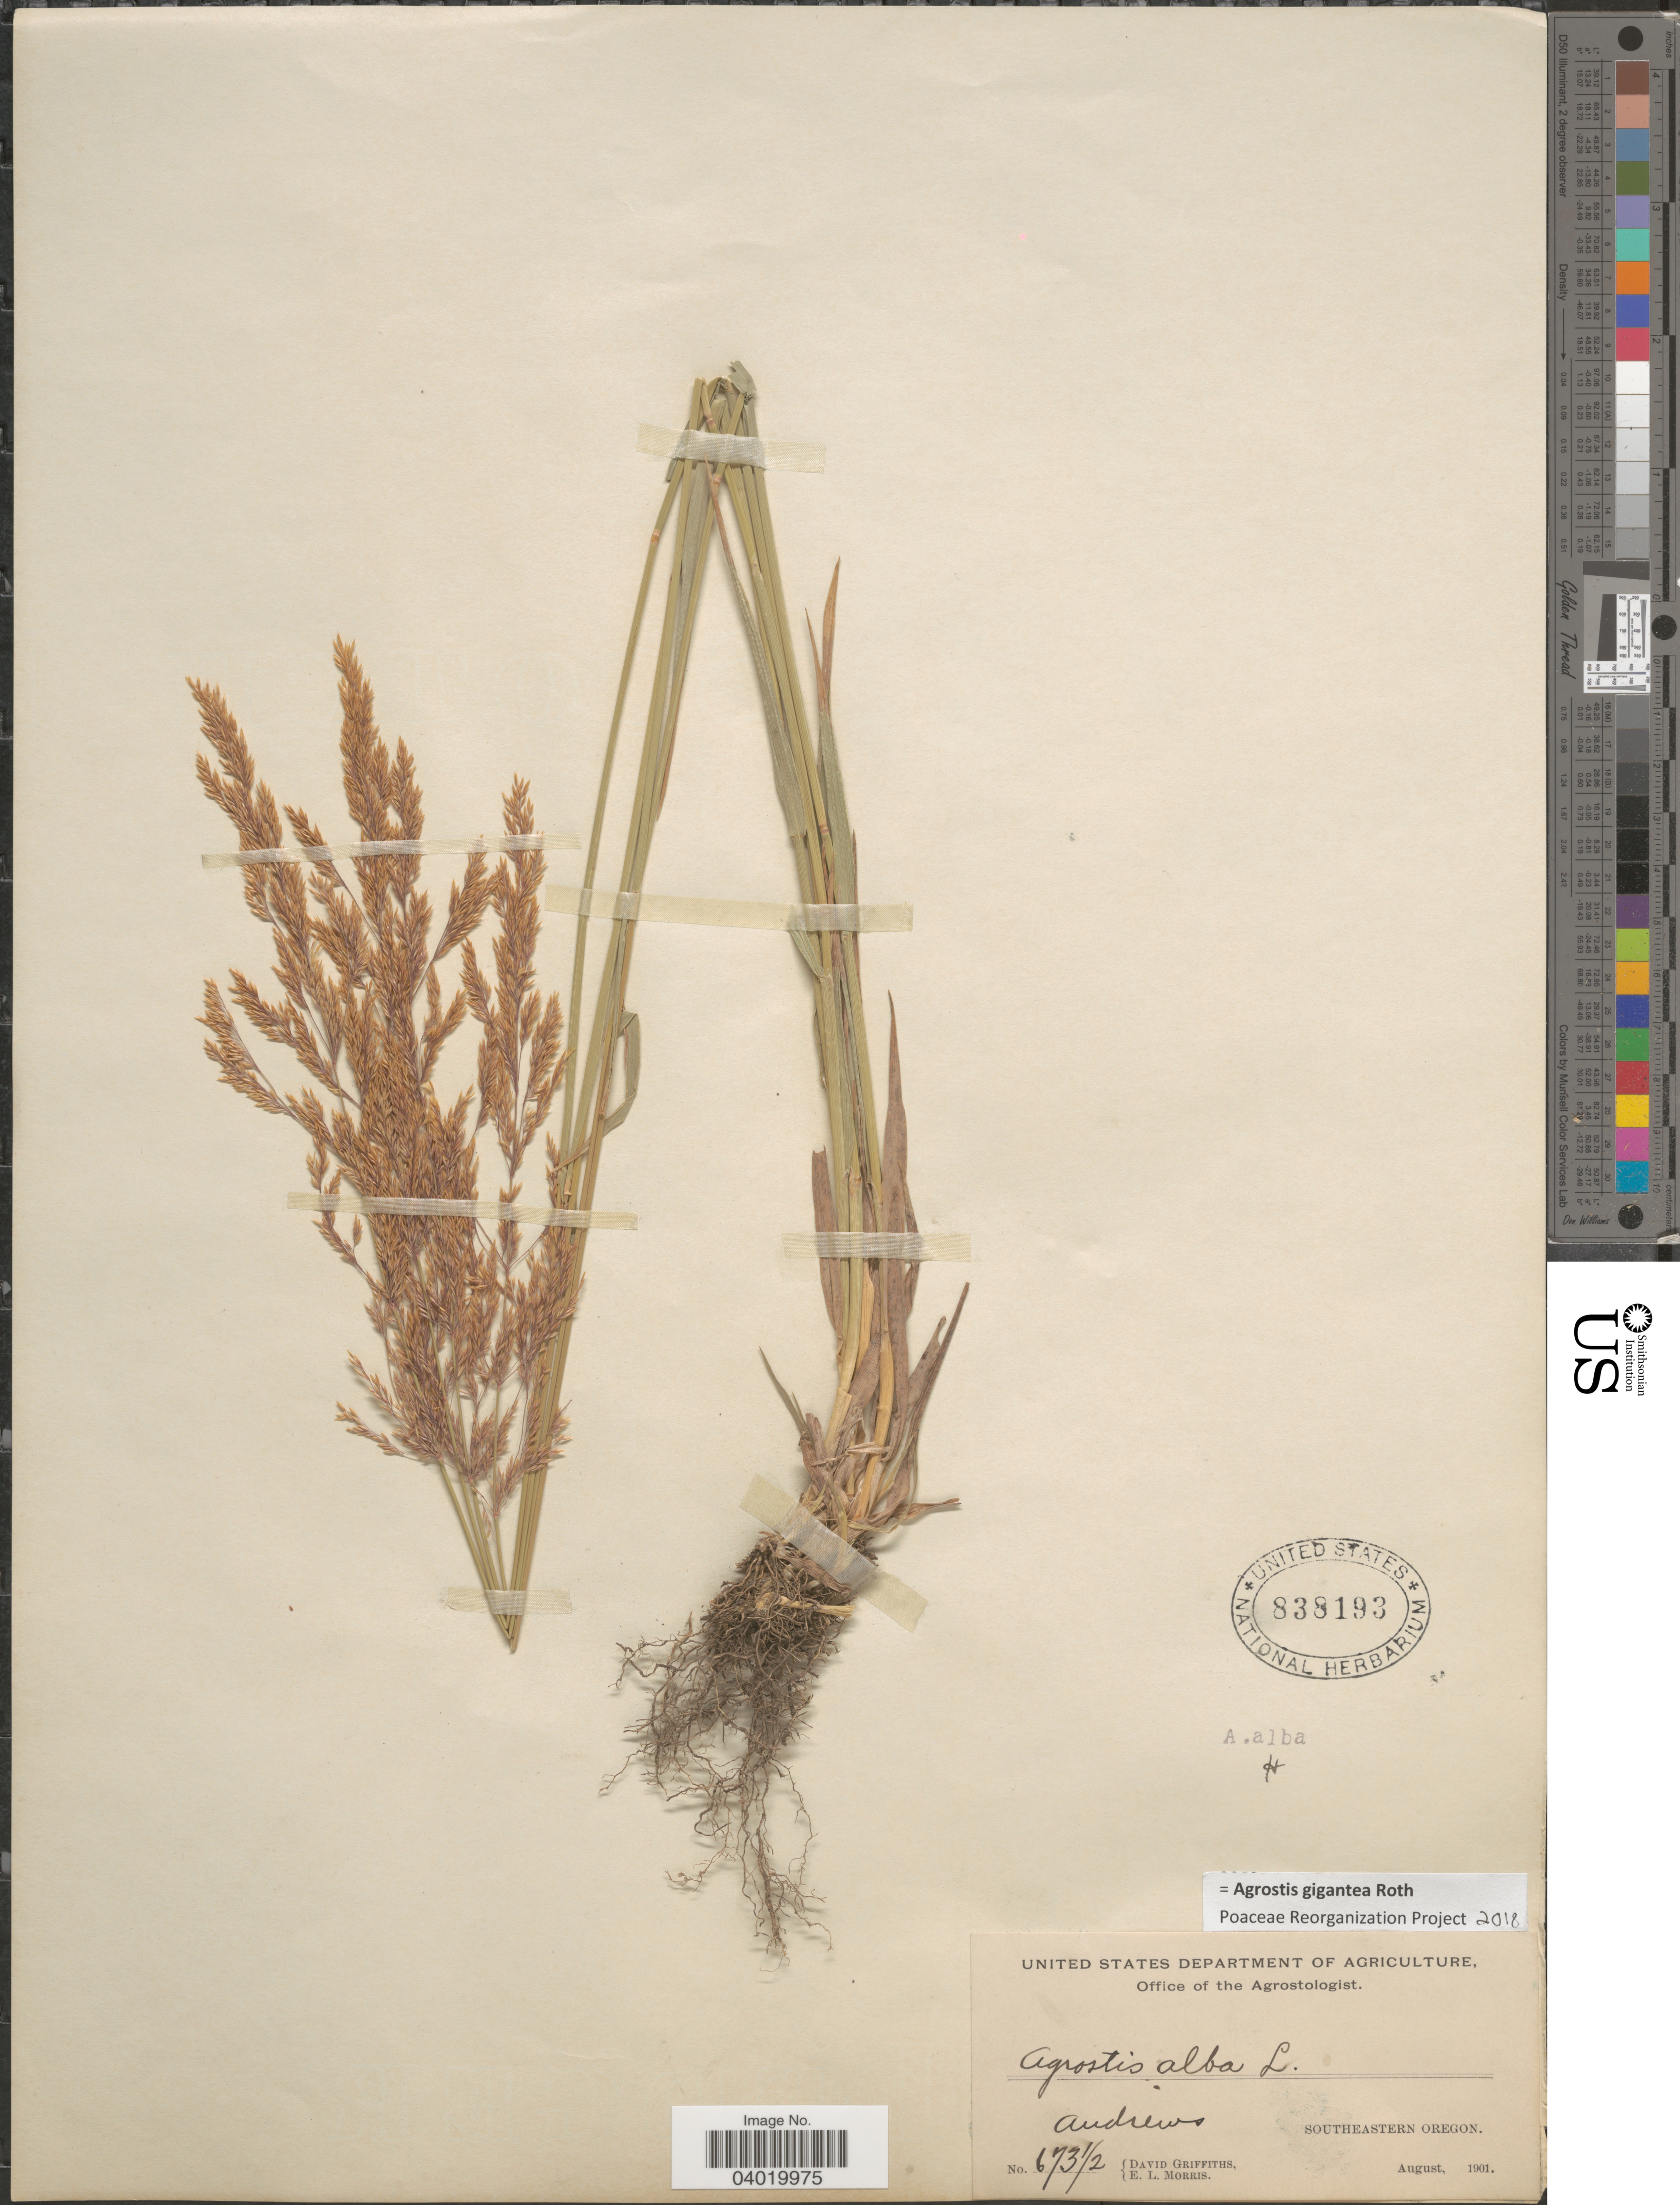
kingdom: Plantae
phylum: Tracheophyta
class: Liliopsida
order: Poales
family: Poaceae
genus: Agrostis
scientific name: Agrostis gigantea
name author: Roth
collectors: D. Griffiths & E. Morris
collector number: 673½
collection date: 1901-08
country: United States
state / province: Oregon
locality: Andrews. Southeastern Oregon.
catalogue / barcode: US 838193